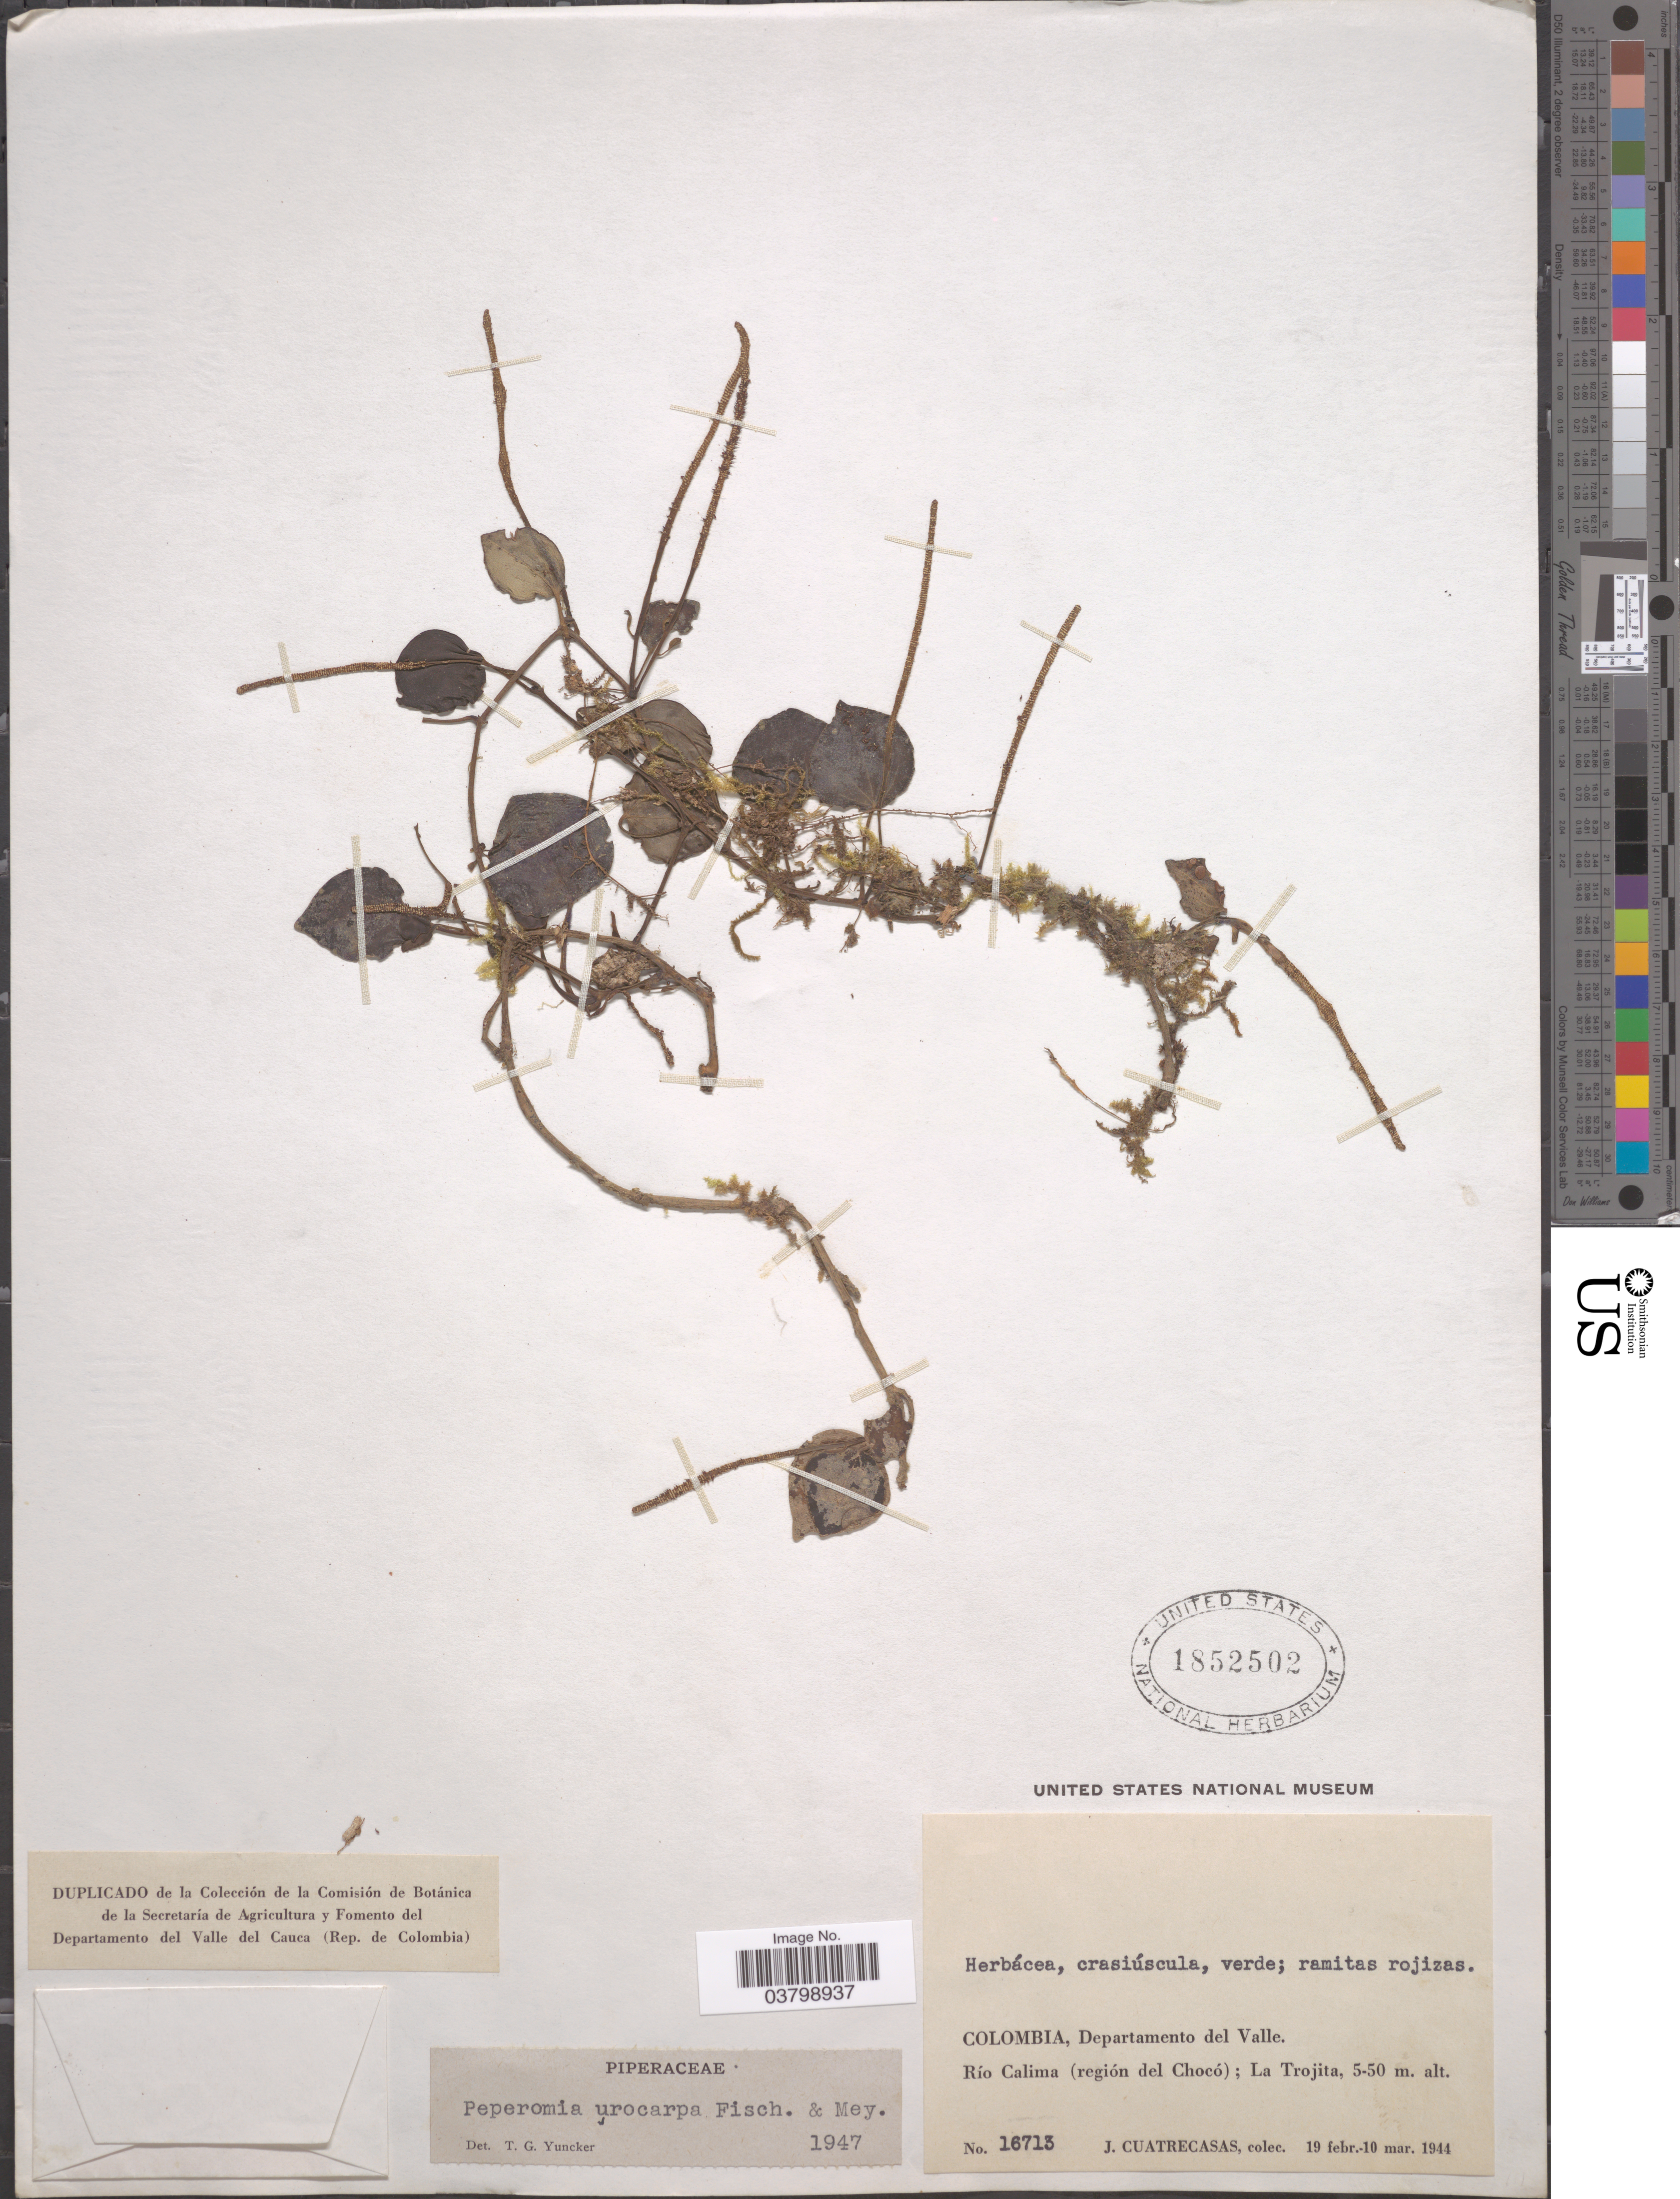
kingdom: Plantae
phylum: Tracheophyta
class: Magnoliopsida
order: Piperales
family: Piperaceae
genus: Peperomia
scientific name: Peperomia urocarpa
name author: Fisch. & C.A. Mey.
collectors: J. Cuatrecasas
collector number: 16713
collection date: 1944-02-19/1944-03-10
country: Colombia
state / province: Valle del Cauca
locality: Departamento del Valle. Río Calima (región del Chocó); La Trojita.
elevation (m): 5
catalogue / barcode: US 1852502